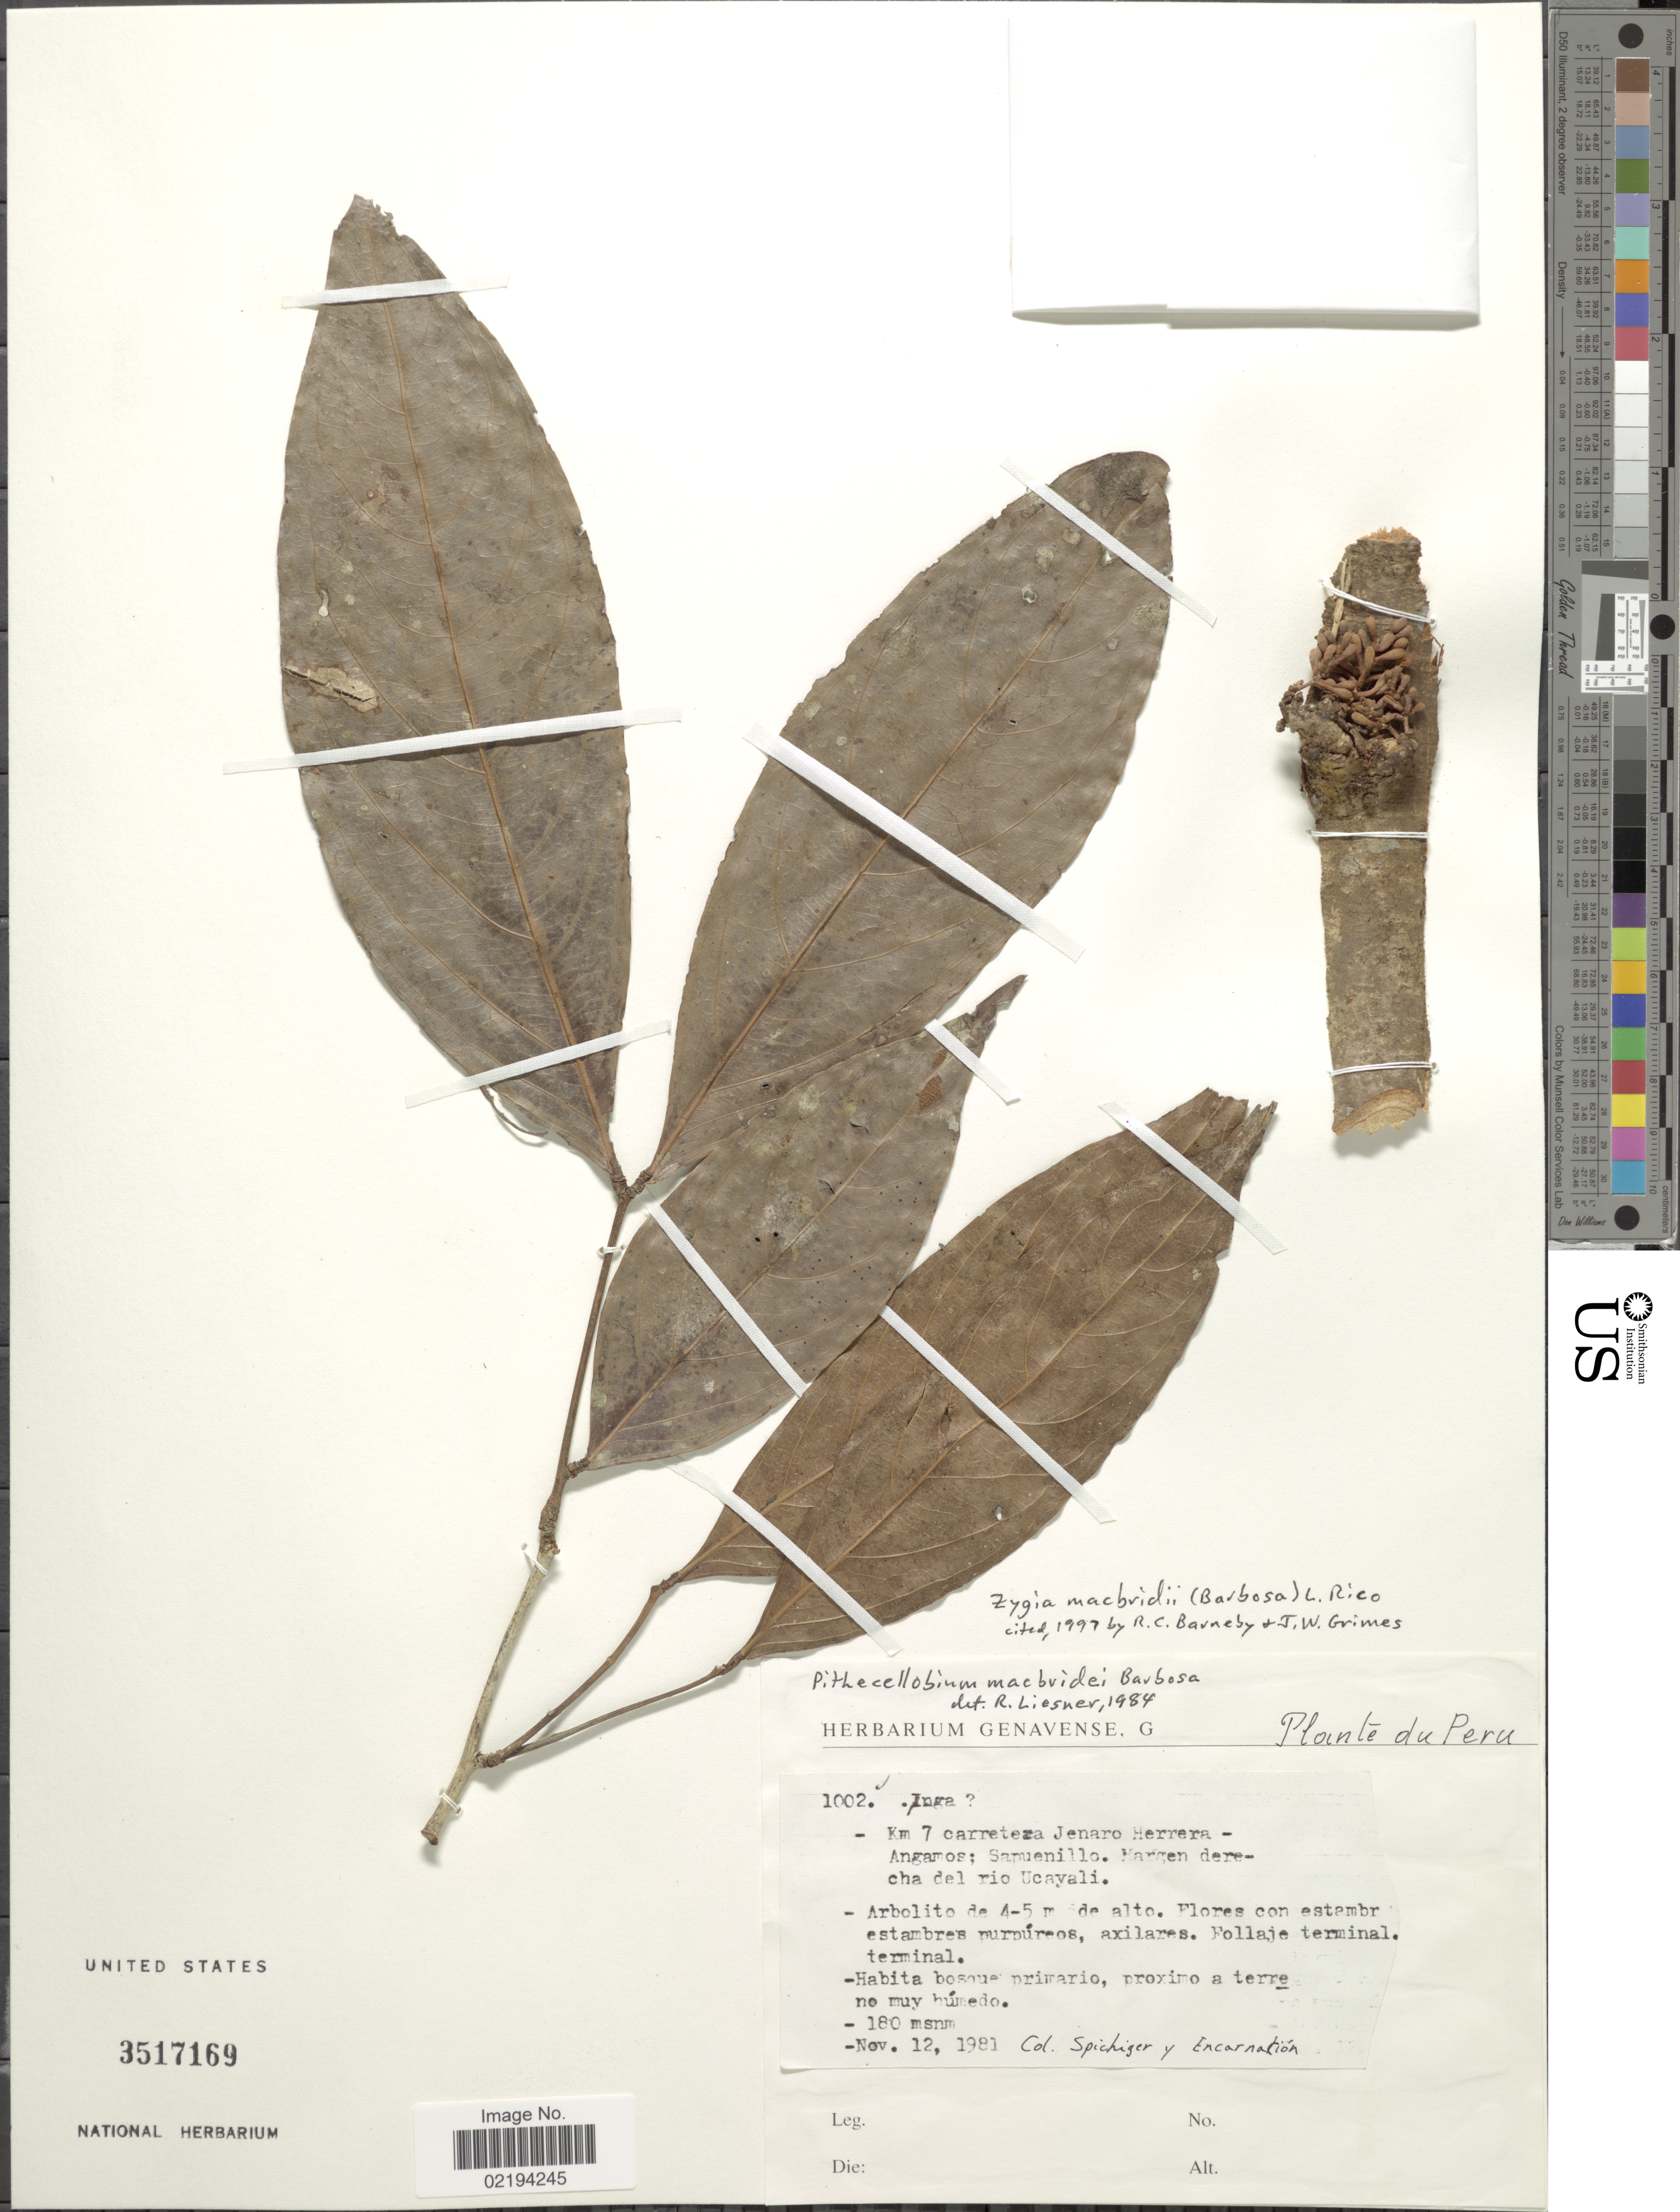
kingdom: Plantae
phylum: Tracheophyta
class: Magnoliopsida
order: Fabales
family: Fabaceae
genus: Zygia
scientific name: Zygia macbridei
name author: (C. Barbosa) L. Rico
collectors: R. Spichiger & -- Encarnacion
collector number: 1002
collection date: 1981-11-12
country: Peru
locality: Km. 7 carretera Jenaro Herrera - Angamos; Sapuenillo, margen derecha del río Ucayali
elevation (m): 180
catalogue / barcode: US 351769